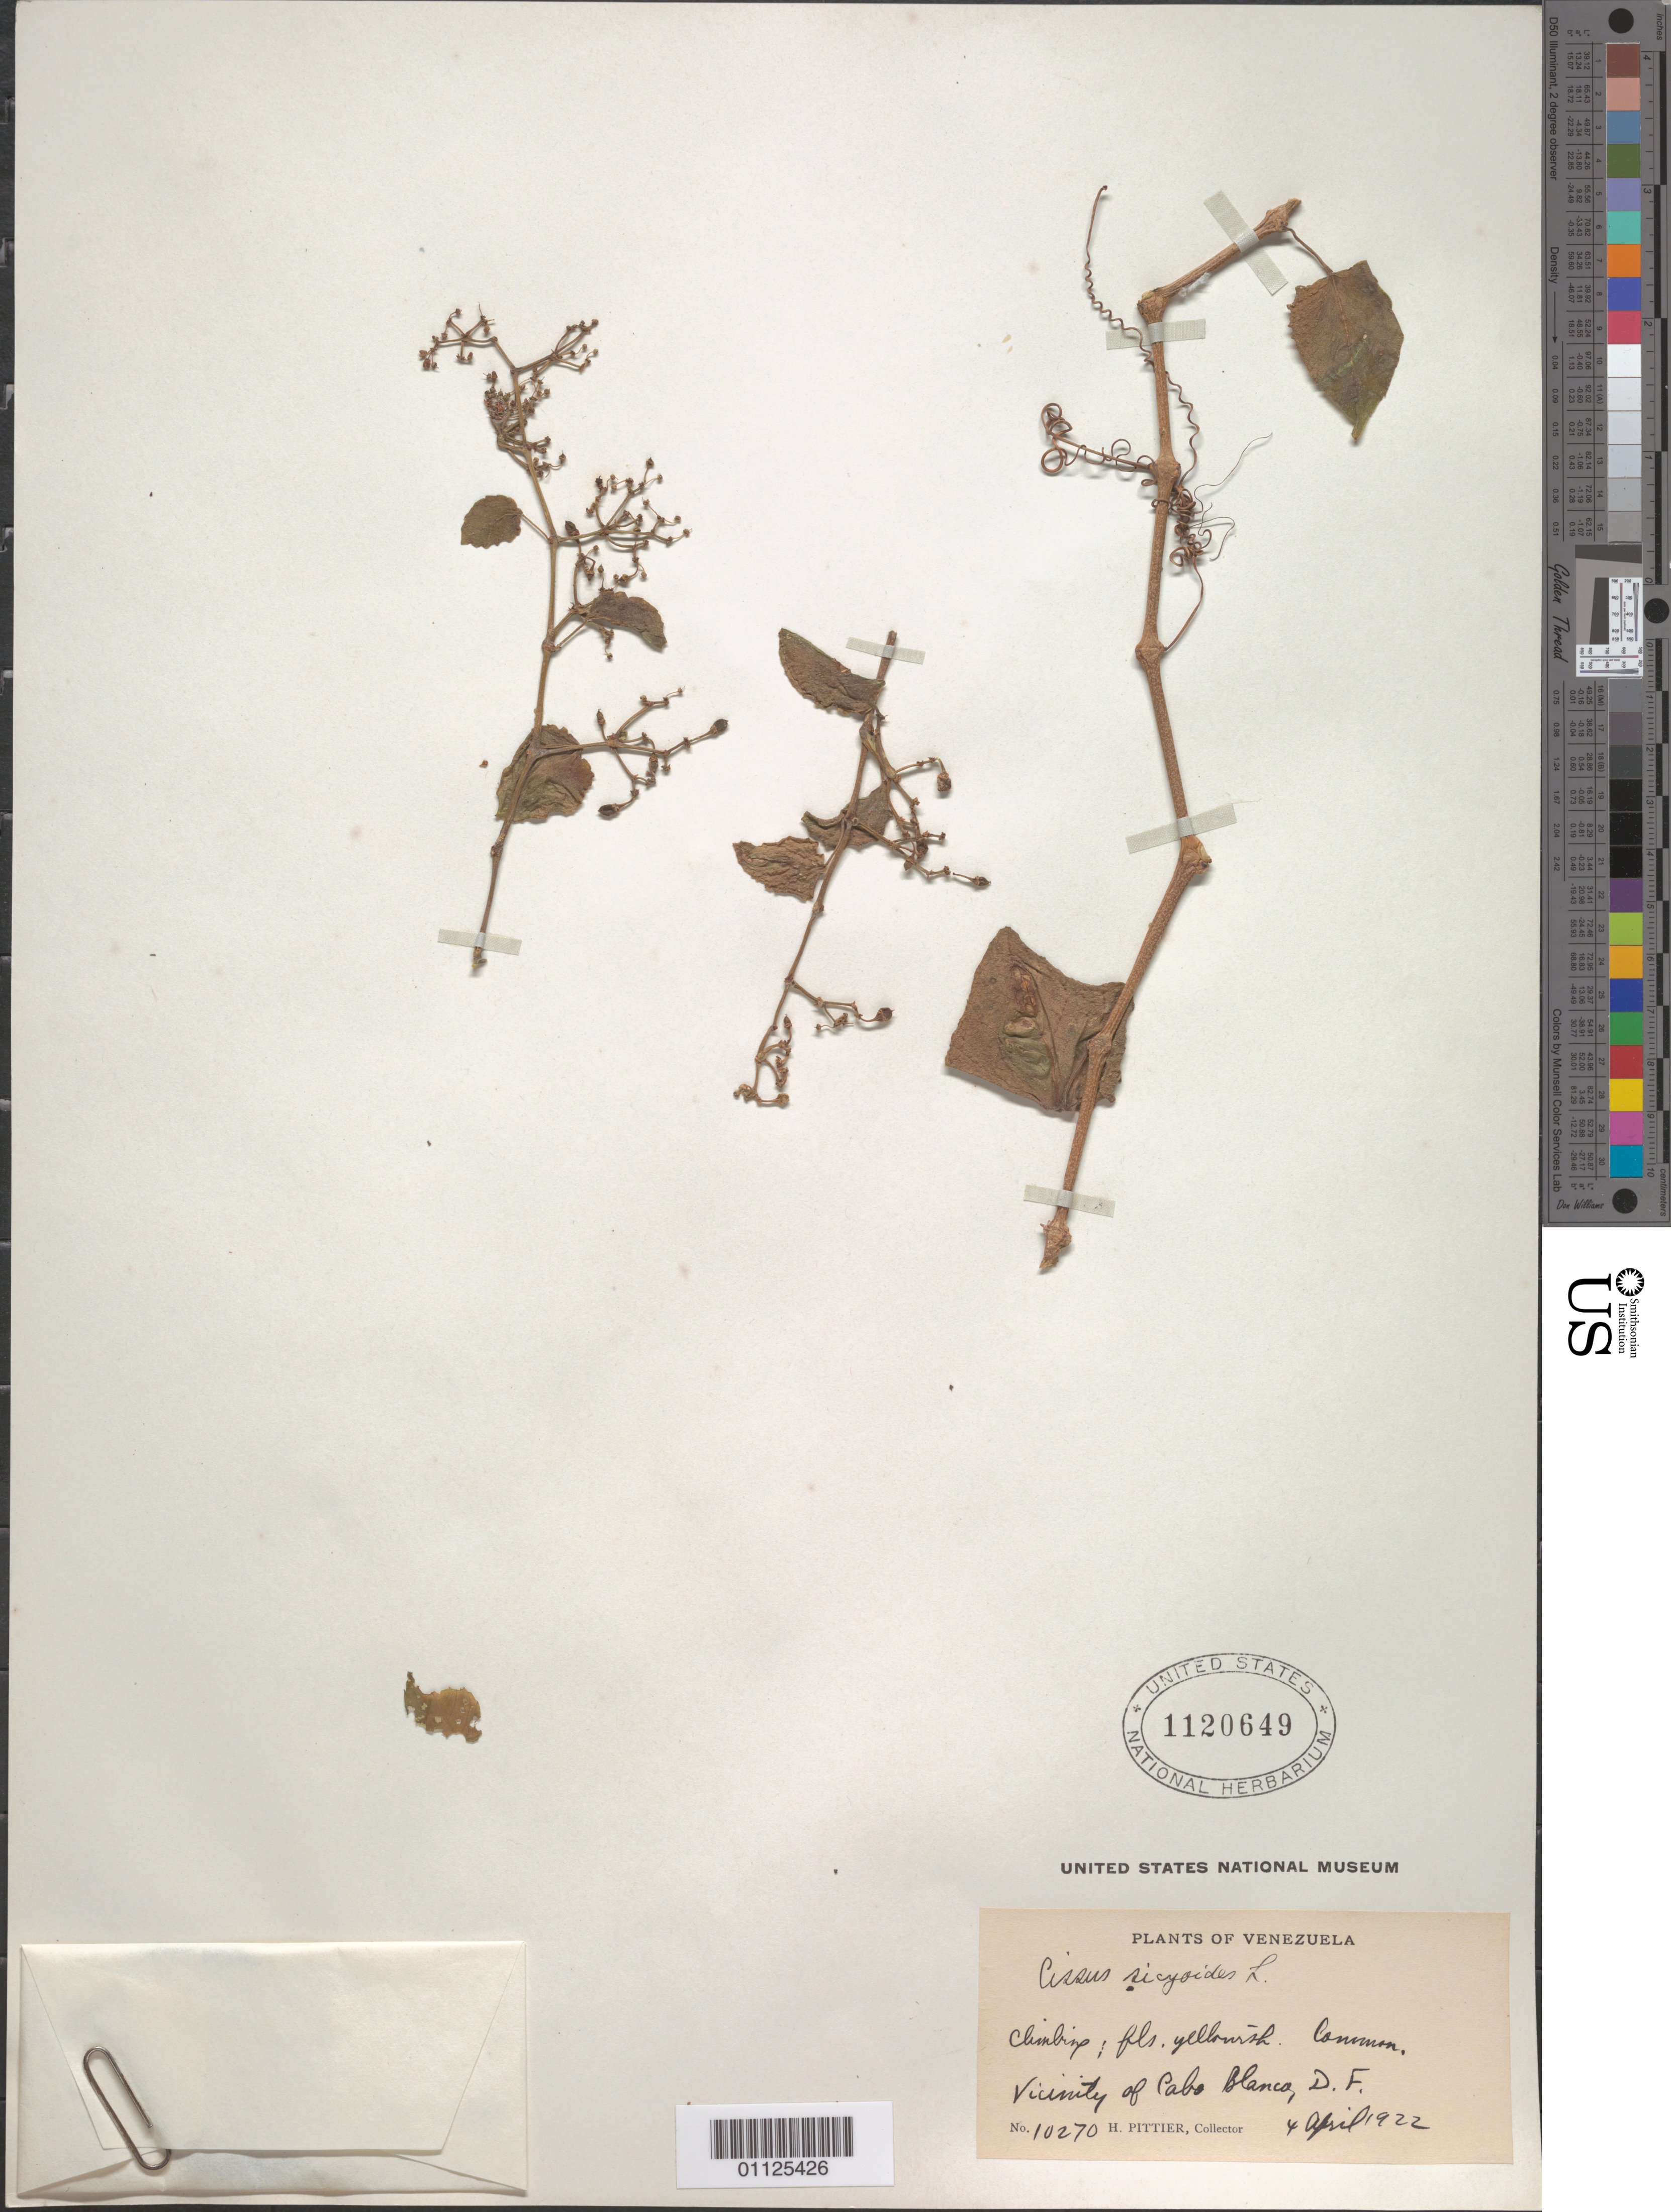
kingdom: Plantae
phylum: Tracheophyta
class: Magnoliopsida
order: Vitales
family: Vitaceae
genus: Cissus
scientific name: Cissus verticillata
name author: (L.) Nicolson & C.E. Jarvis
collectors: H. F. Pittier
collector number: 10270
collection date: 1922-04-04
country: Venezuela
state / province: Distrito Federal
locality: Vicinity of Cabo Blanco.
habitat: Climbing.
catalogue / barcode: US 1120649